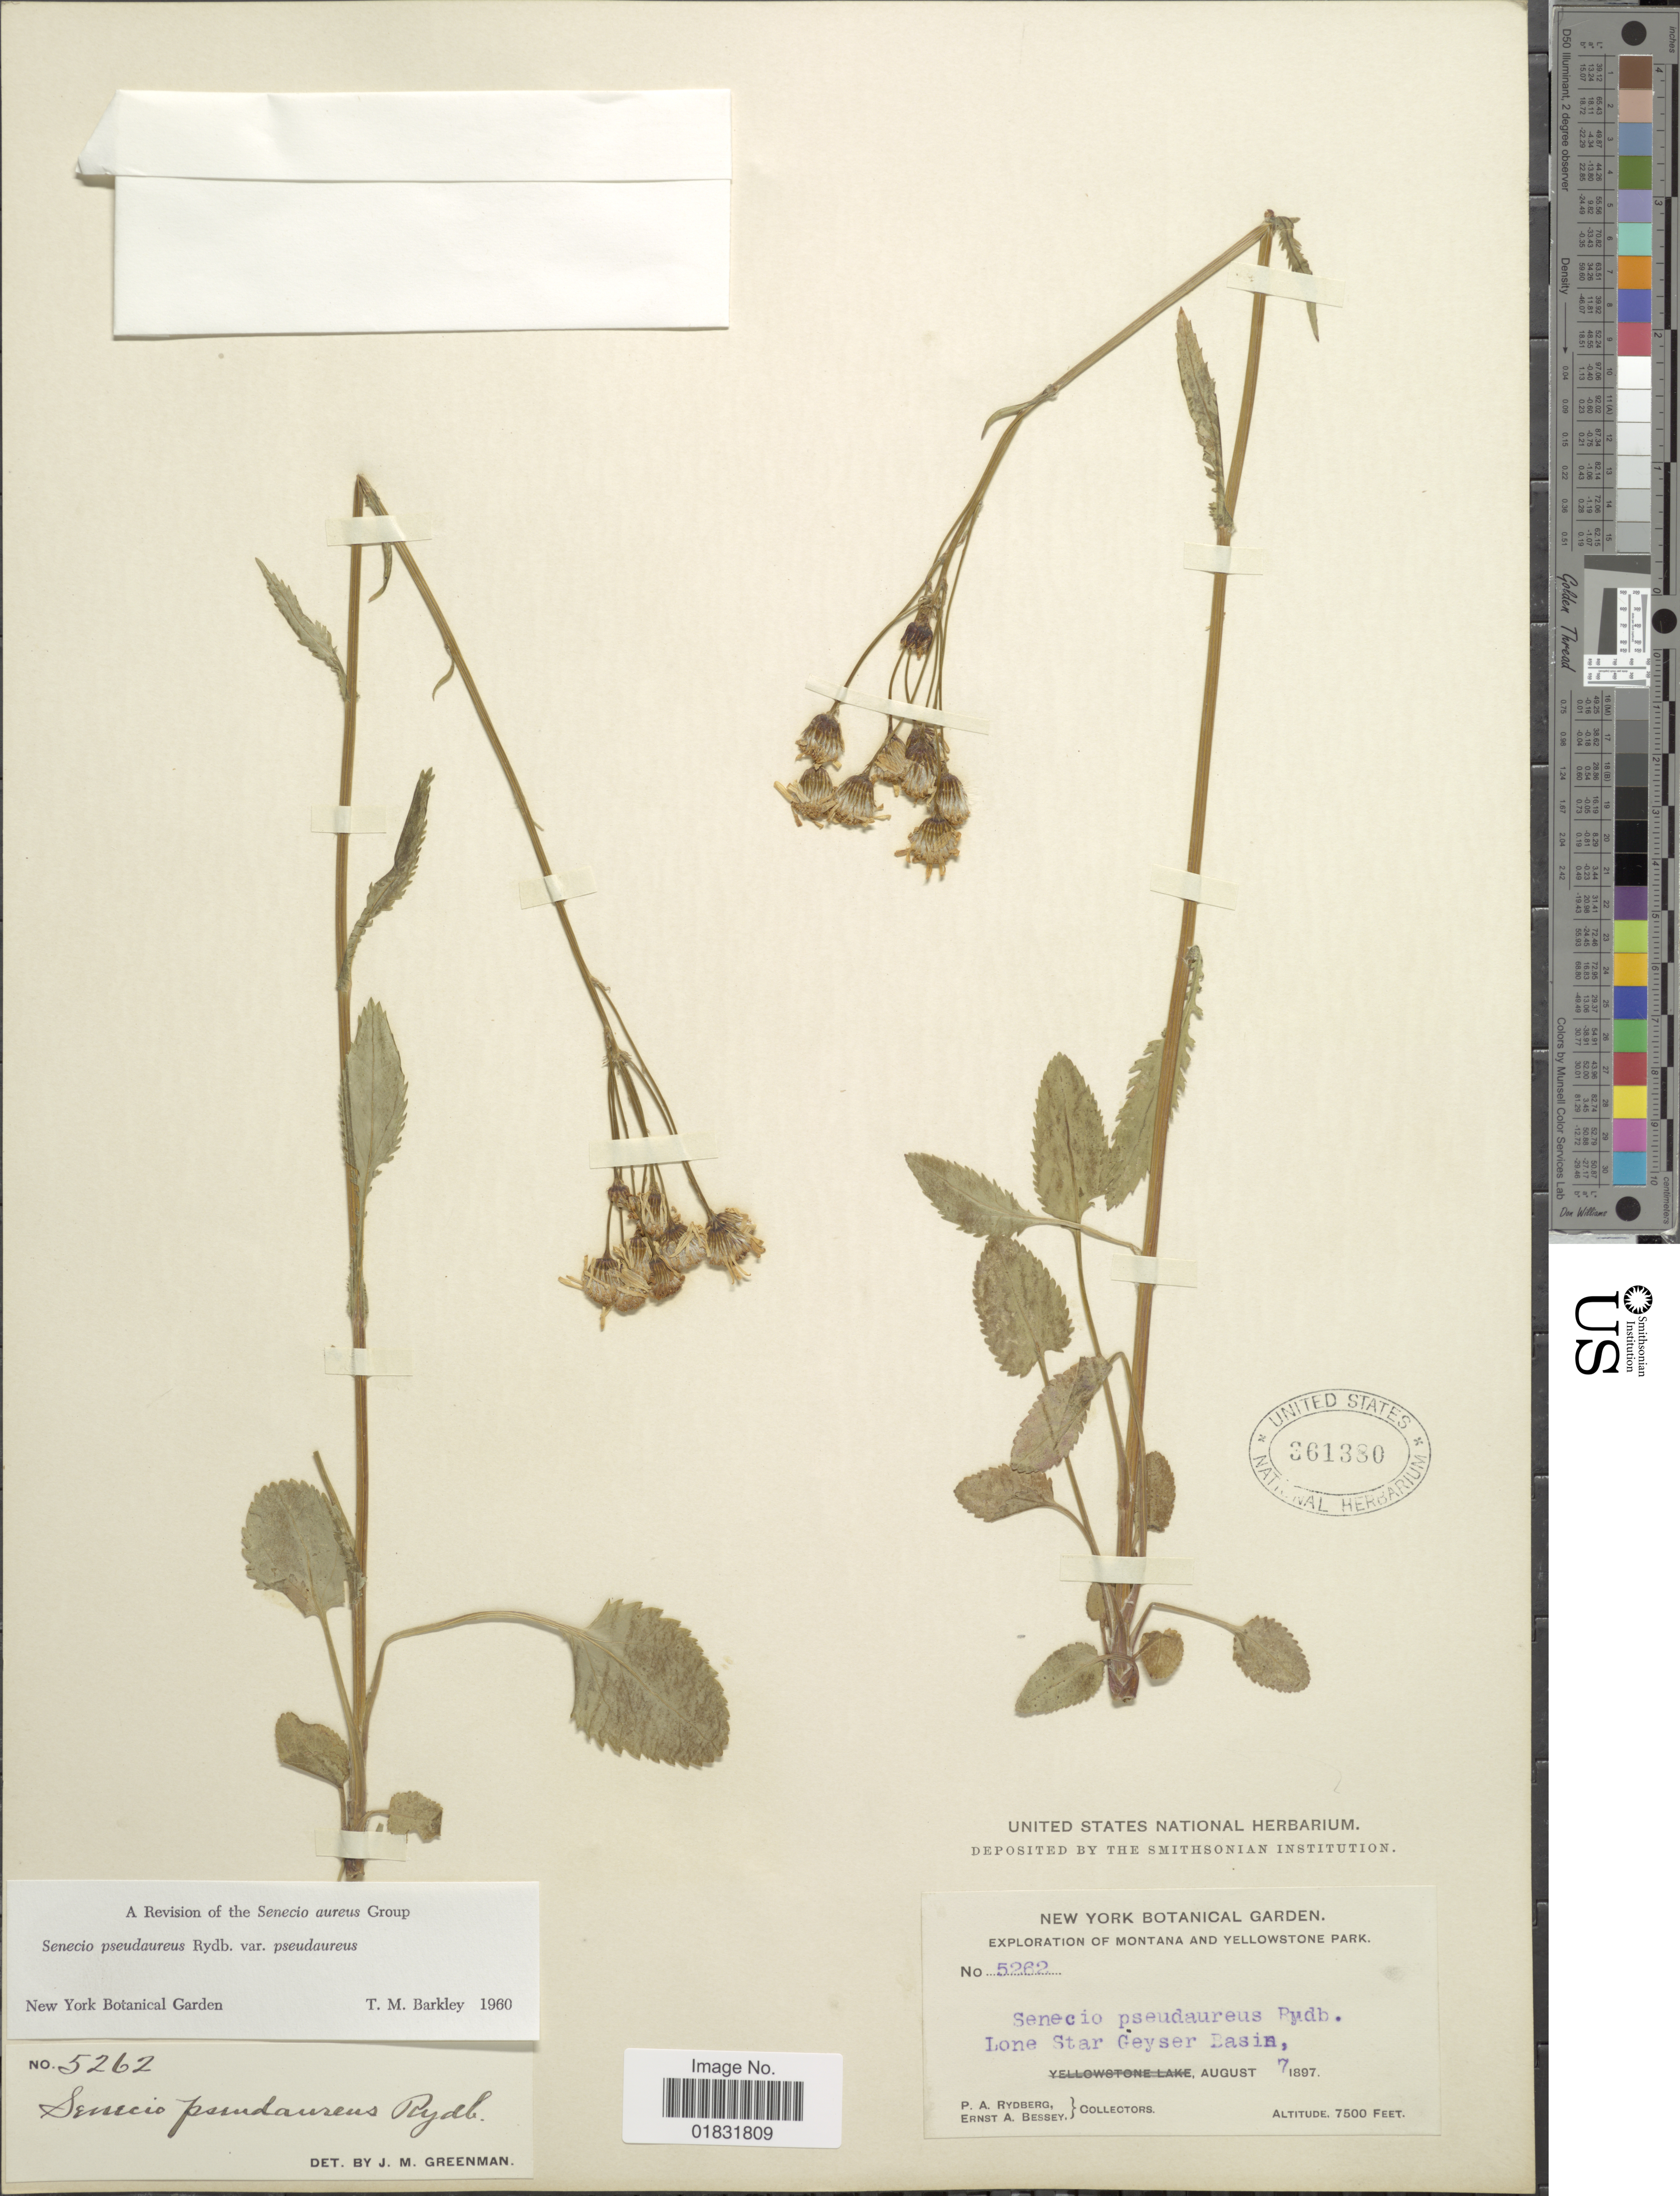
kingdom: Plantae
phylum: Tracheophyta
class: Magnoliopsida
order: Asterales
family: Asteraceae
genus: Packera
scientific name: Packera pseudaurea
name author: (Rydb.) W.A. Weber & Á. Löve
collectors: P. A. Rydberg & E. A. Bessey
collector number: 5262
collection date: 1897-08-07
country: United States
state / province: Montana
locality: Montana and Yellowstone Park, Lone State Geyser Basin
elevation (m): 2286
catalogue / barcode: US 361380